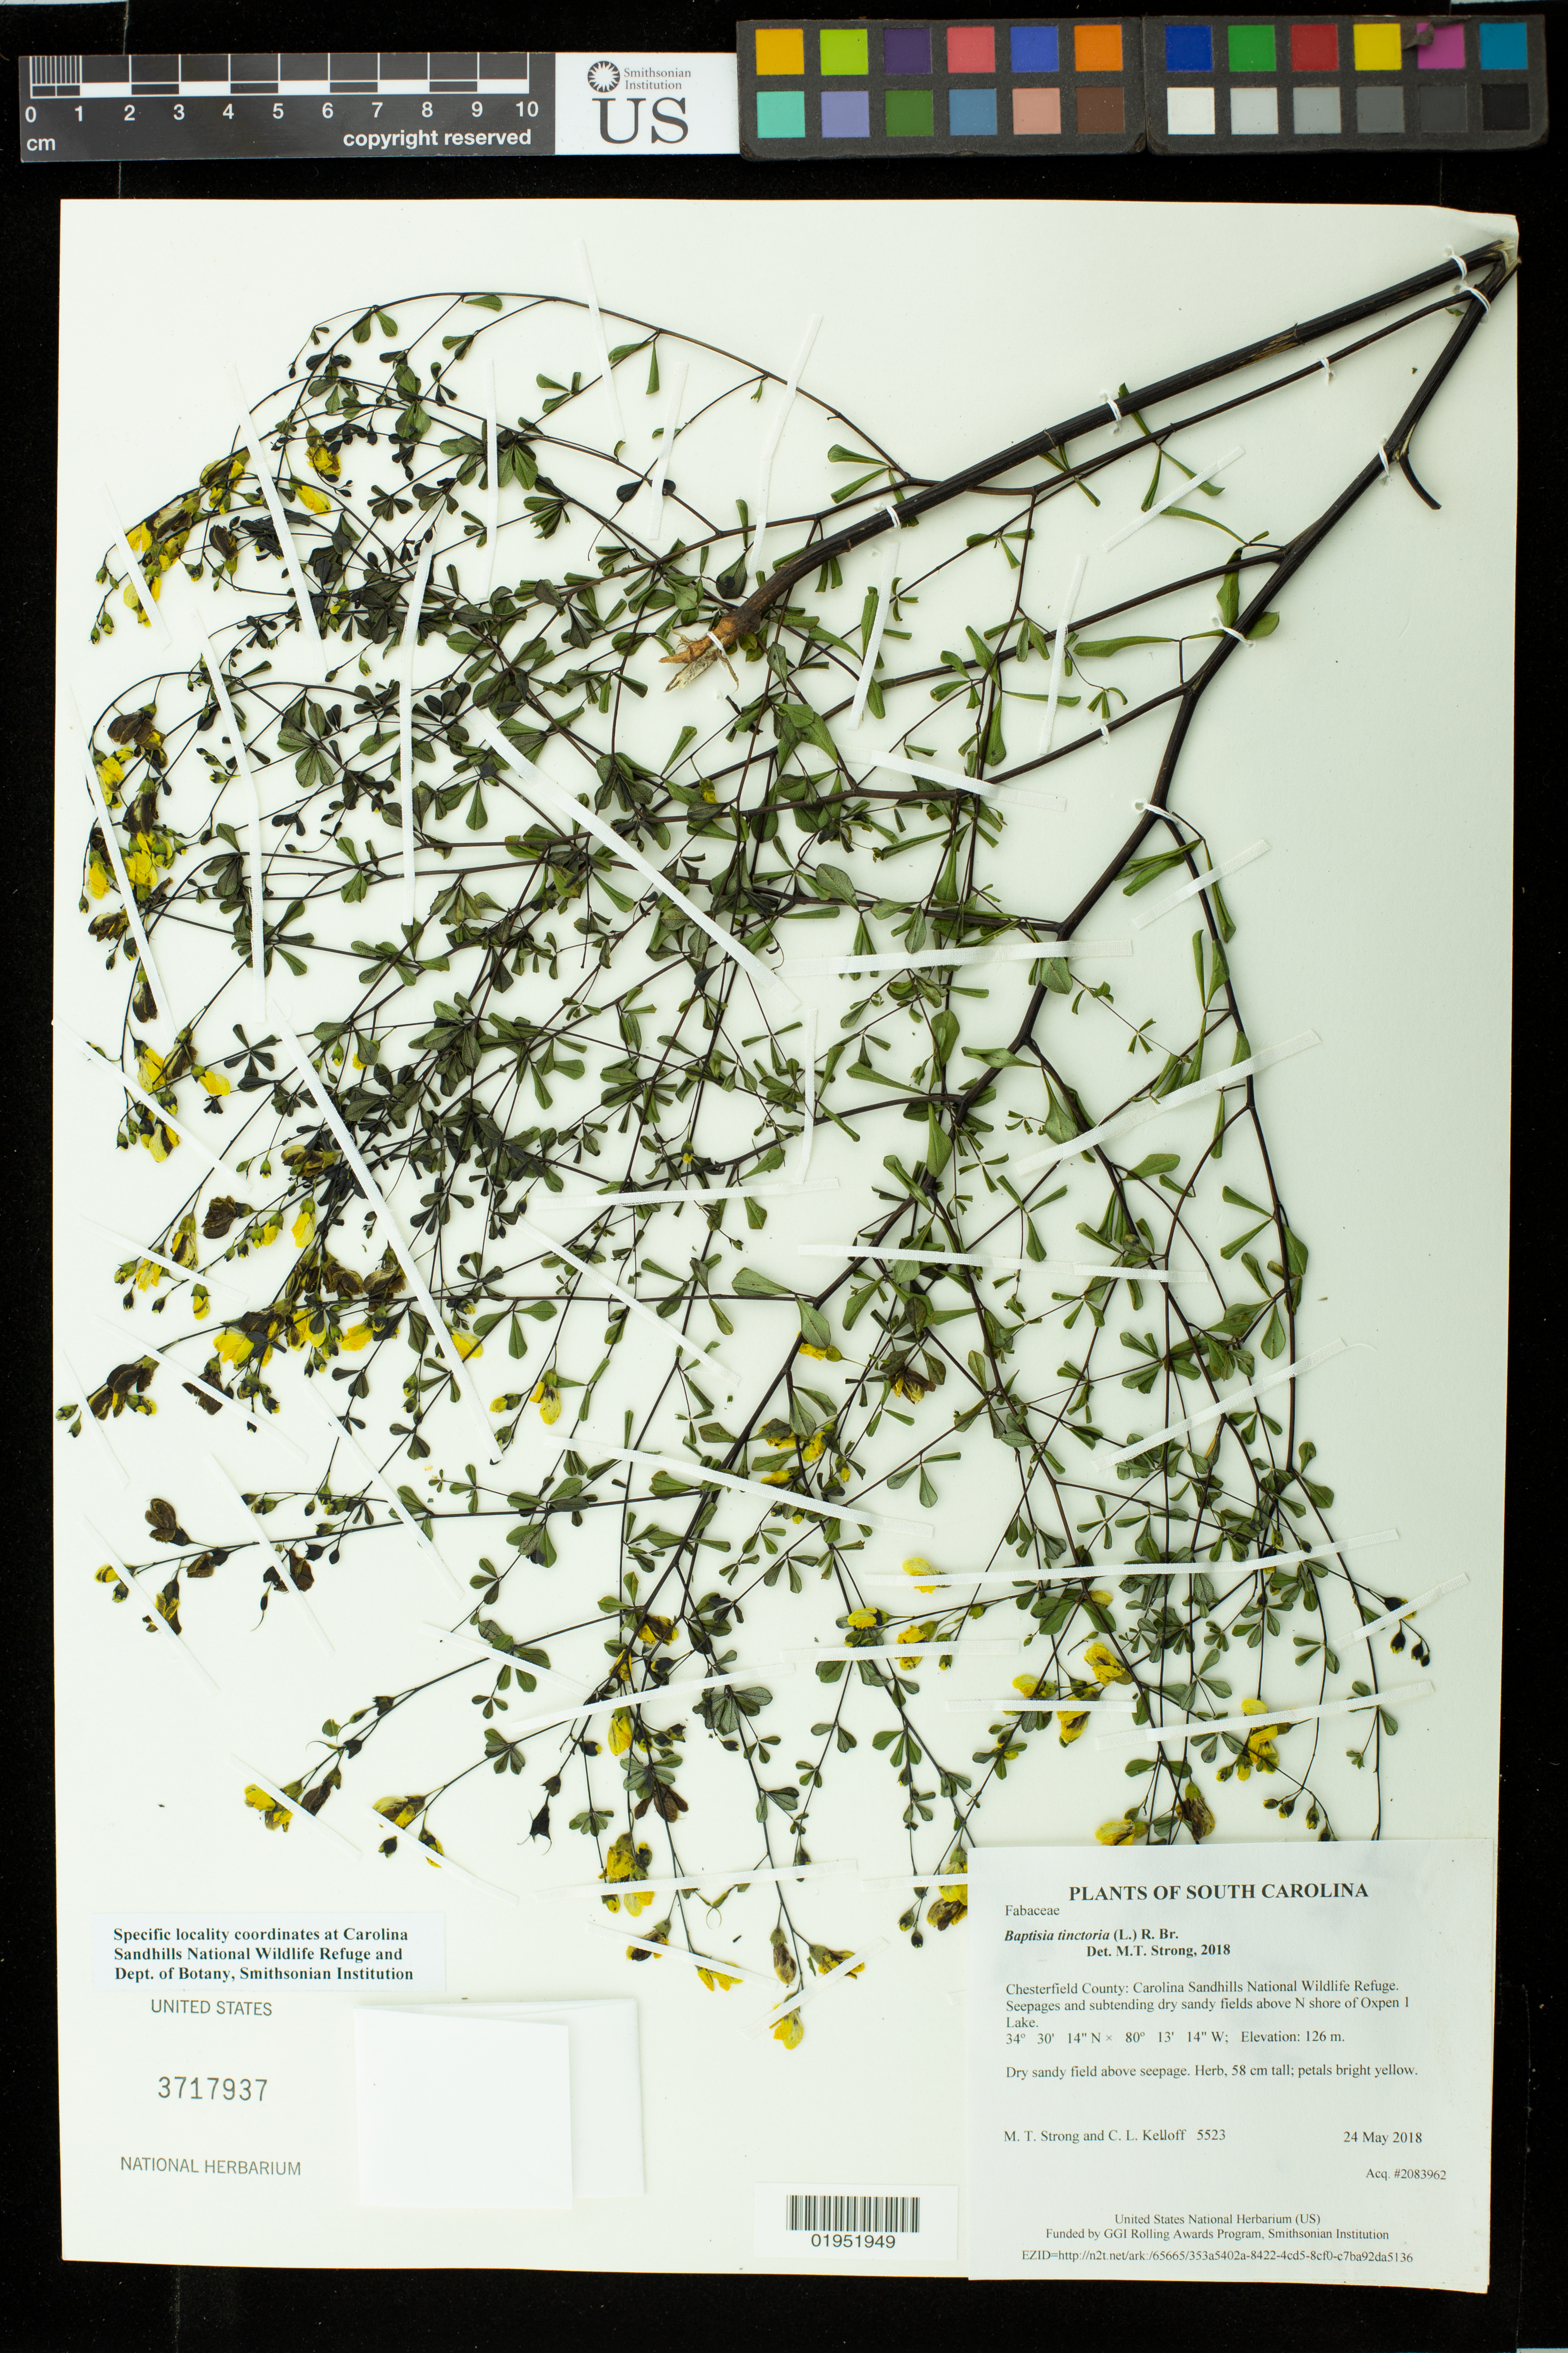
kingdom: Plantae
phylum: Tracheophyta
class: Magnoliopsida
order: Fabales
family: Fabaceae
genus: Baptisia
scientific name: Baptisia tinctoria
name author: (L.) R. Br.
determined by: Strong, Mark T., (BOT), Smithsonian Institution - National Museum of Natural History (UNITED STATES)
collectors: M. T. Strong & C. L. Kelloff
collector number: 5523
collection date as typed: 24 May 2018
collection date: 2018-05-24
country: United States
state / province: South Carolina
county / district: Chesterfield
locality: Carolina Sandhills National Wildlife Refuge. Seepages and subtending dry sandy fields above N shore of Oxpen 1 Lake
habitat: Dry sandy field above seepage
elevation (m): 126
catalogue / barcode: US 3717937